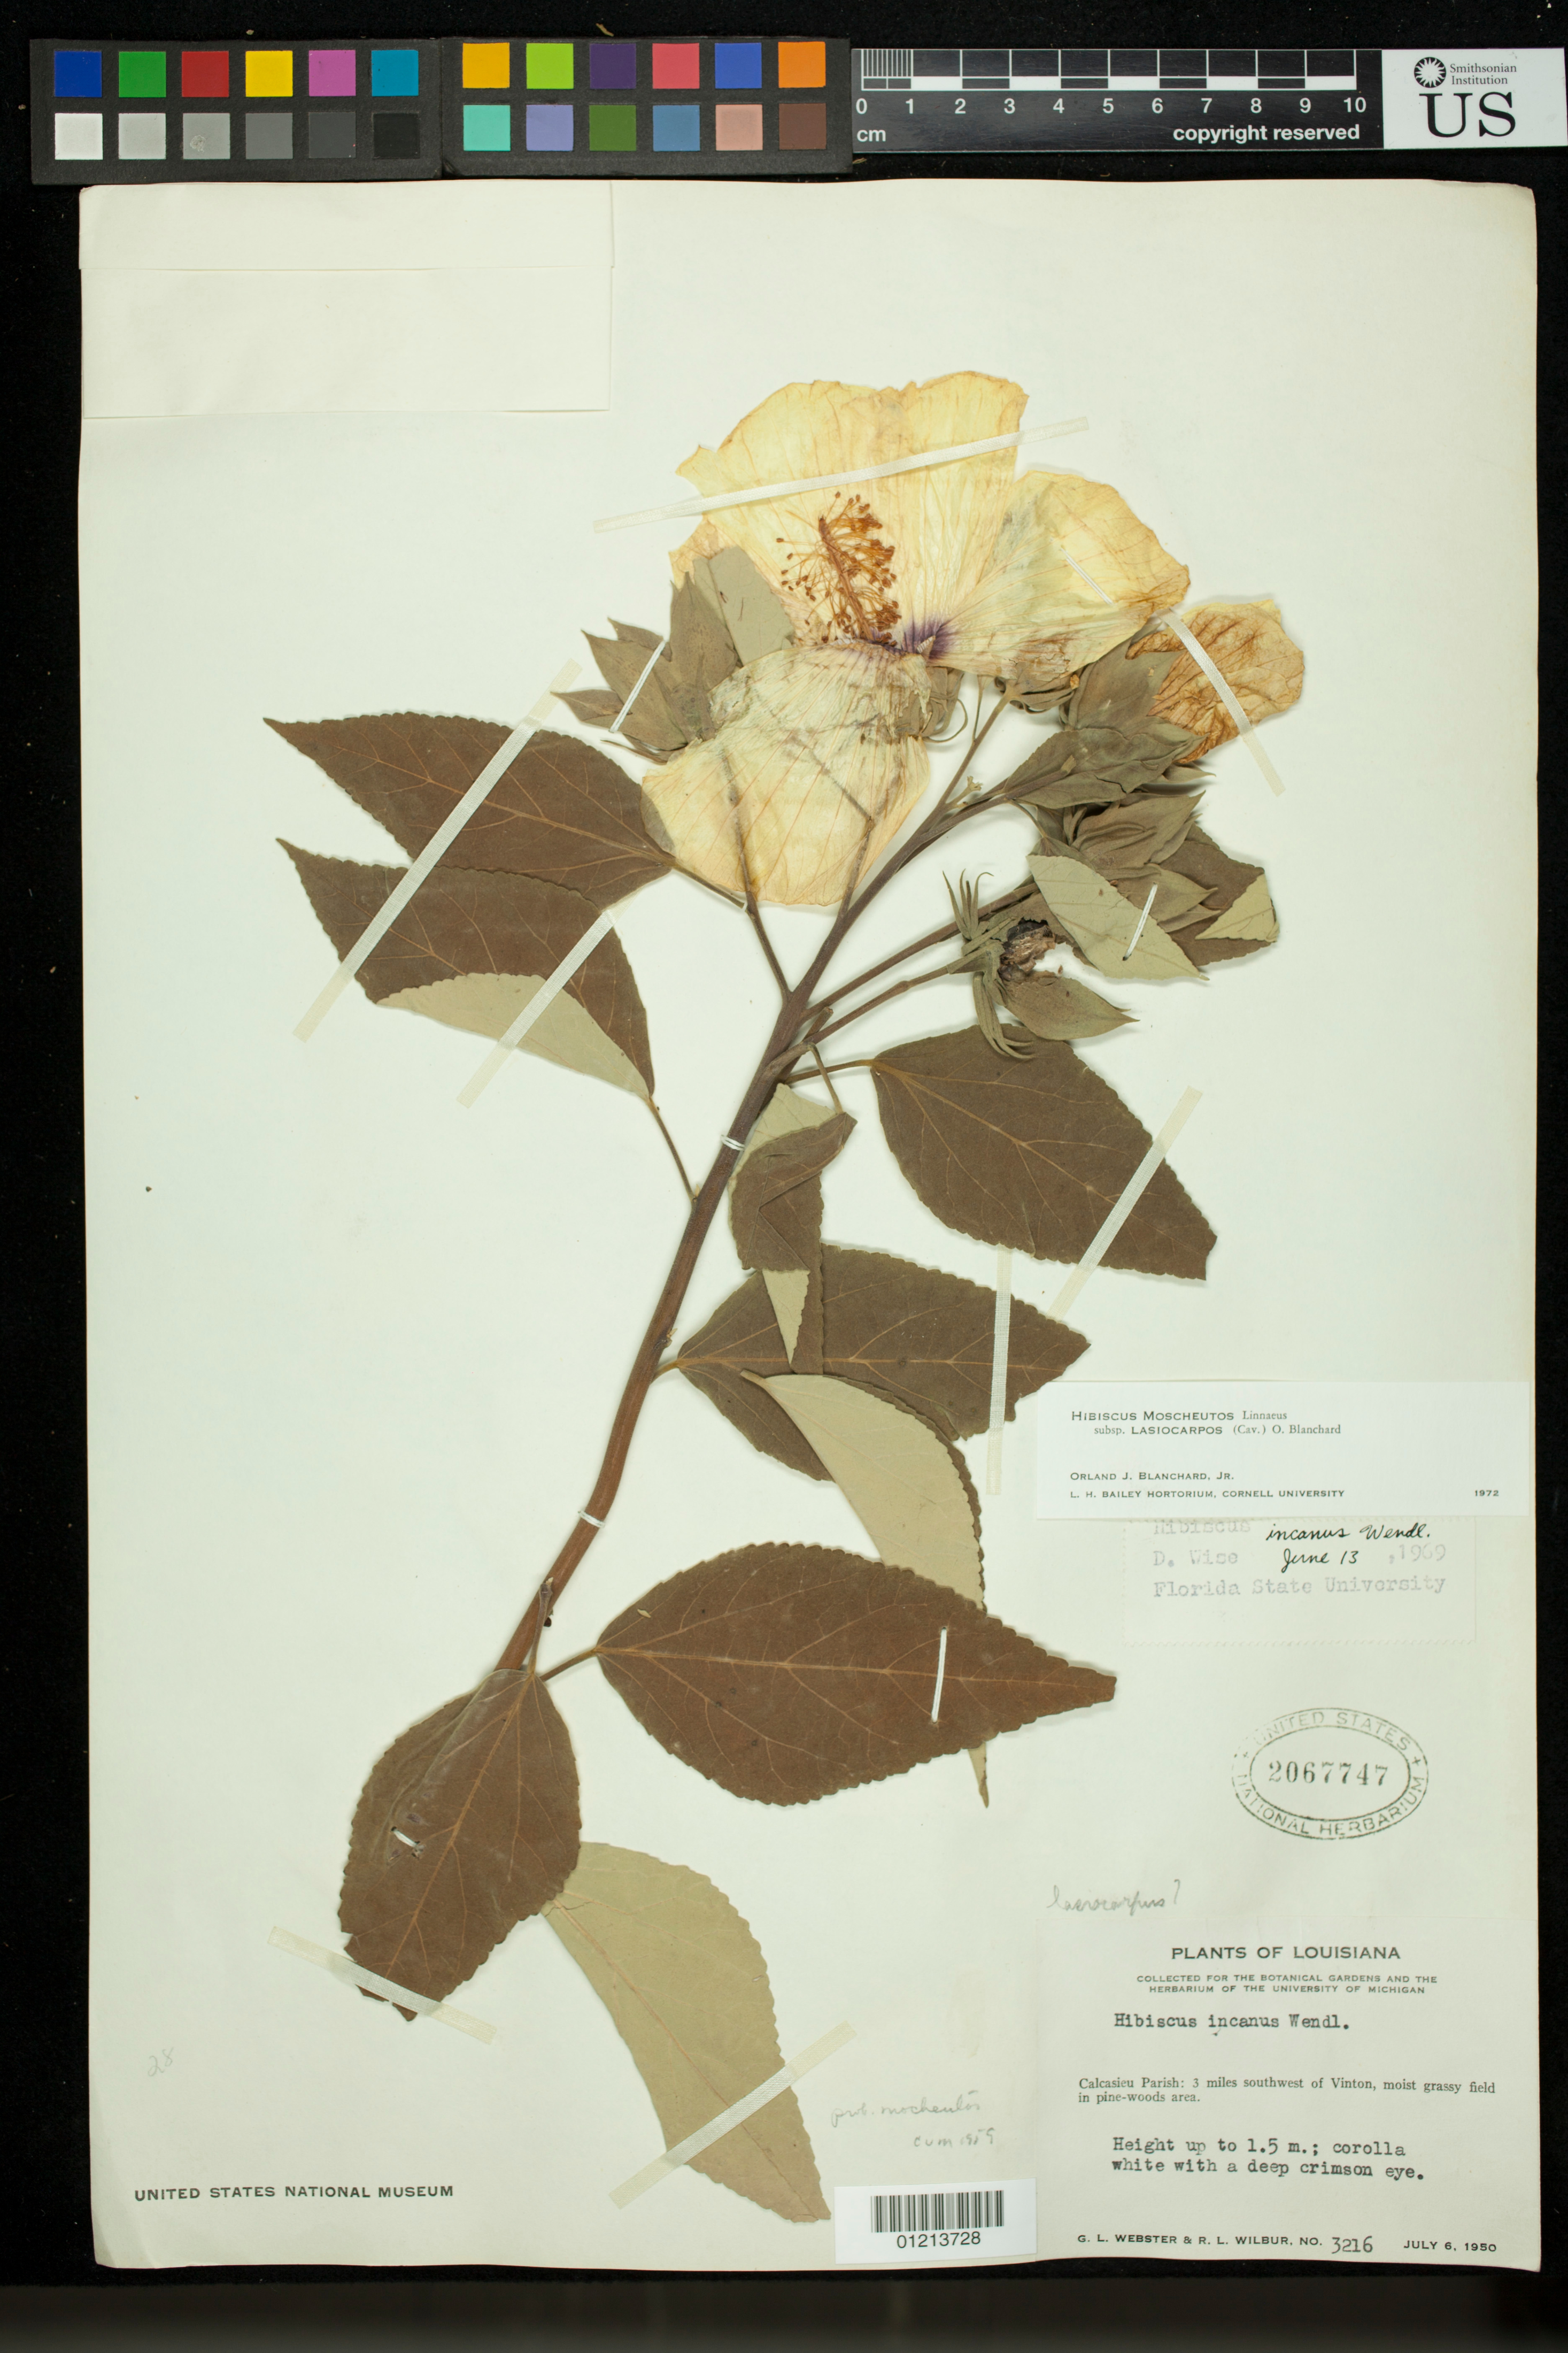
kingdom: Plantae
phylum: Tracheophyta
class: Magnoliopsida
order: Malvales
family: Malvaceae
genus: Hibiscus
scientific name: Hibiscus moscheutos subsp. lasiocarpos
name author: (Cav.) O.J. Blanch.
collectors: G. L. Webster & R. L. Wilbur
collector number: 3216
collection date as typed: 07 Jun 1950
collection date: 1950-06-07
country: United States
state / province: Louisiana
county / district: Calcasieu Parish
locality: Calcasieu Parish: 3 miles southwest of Vinton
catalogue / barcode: US 2067747